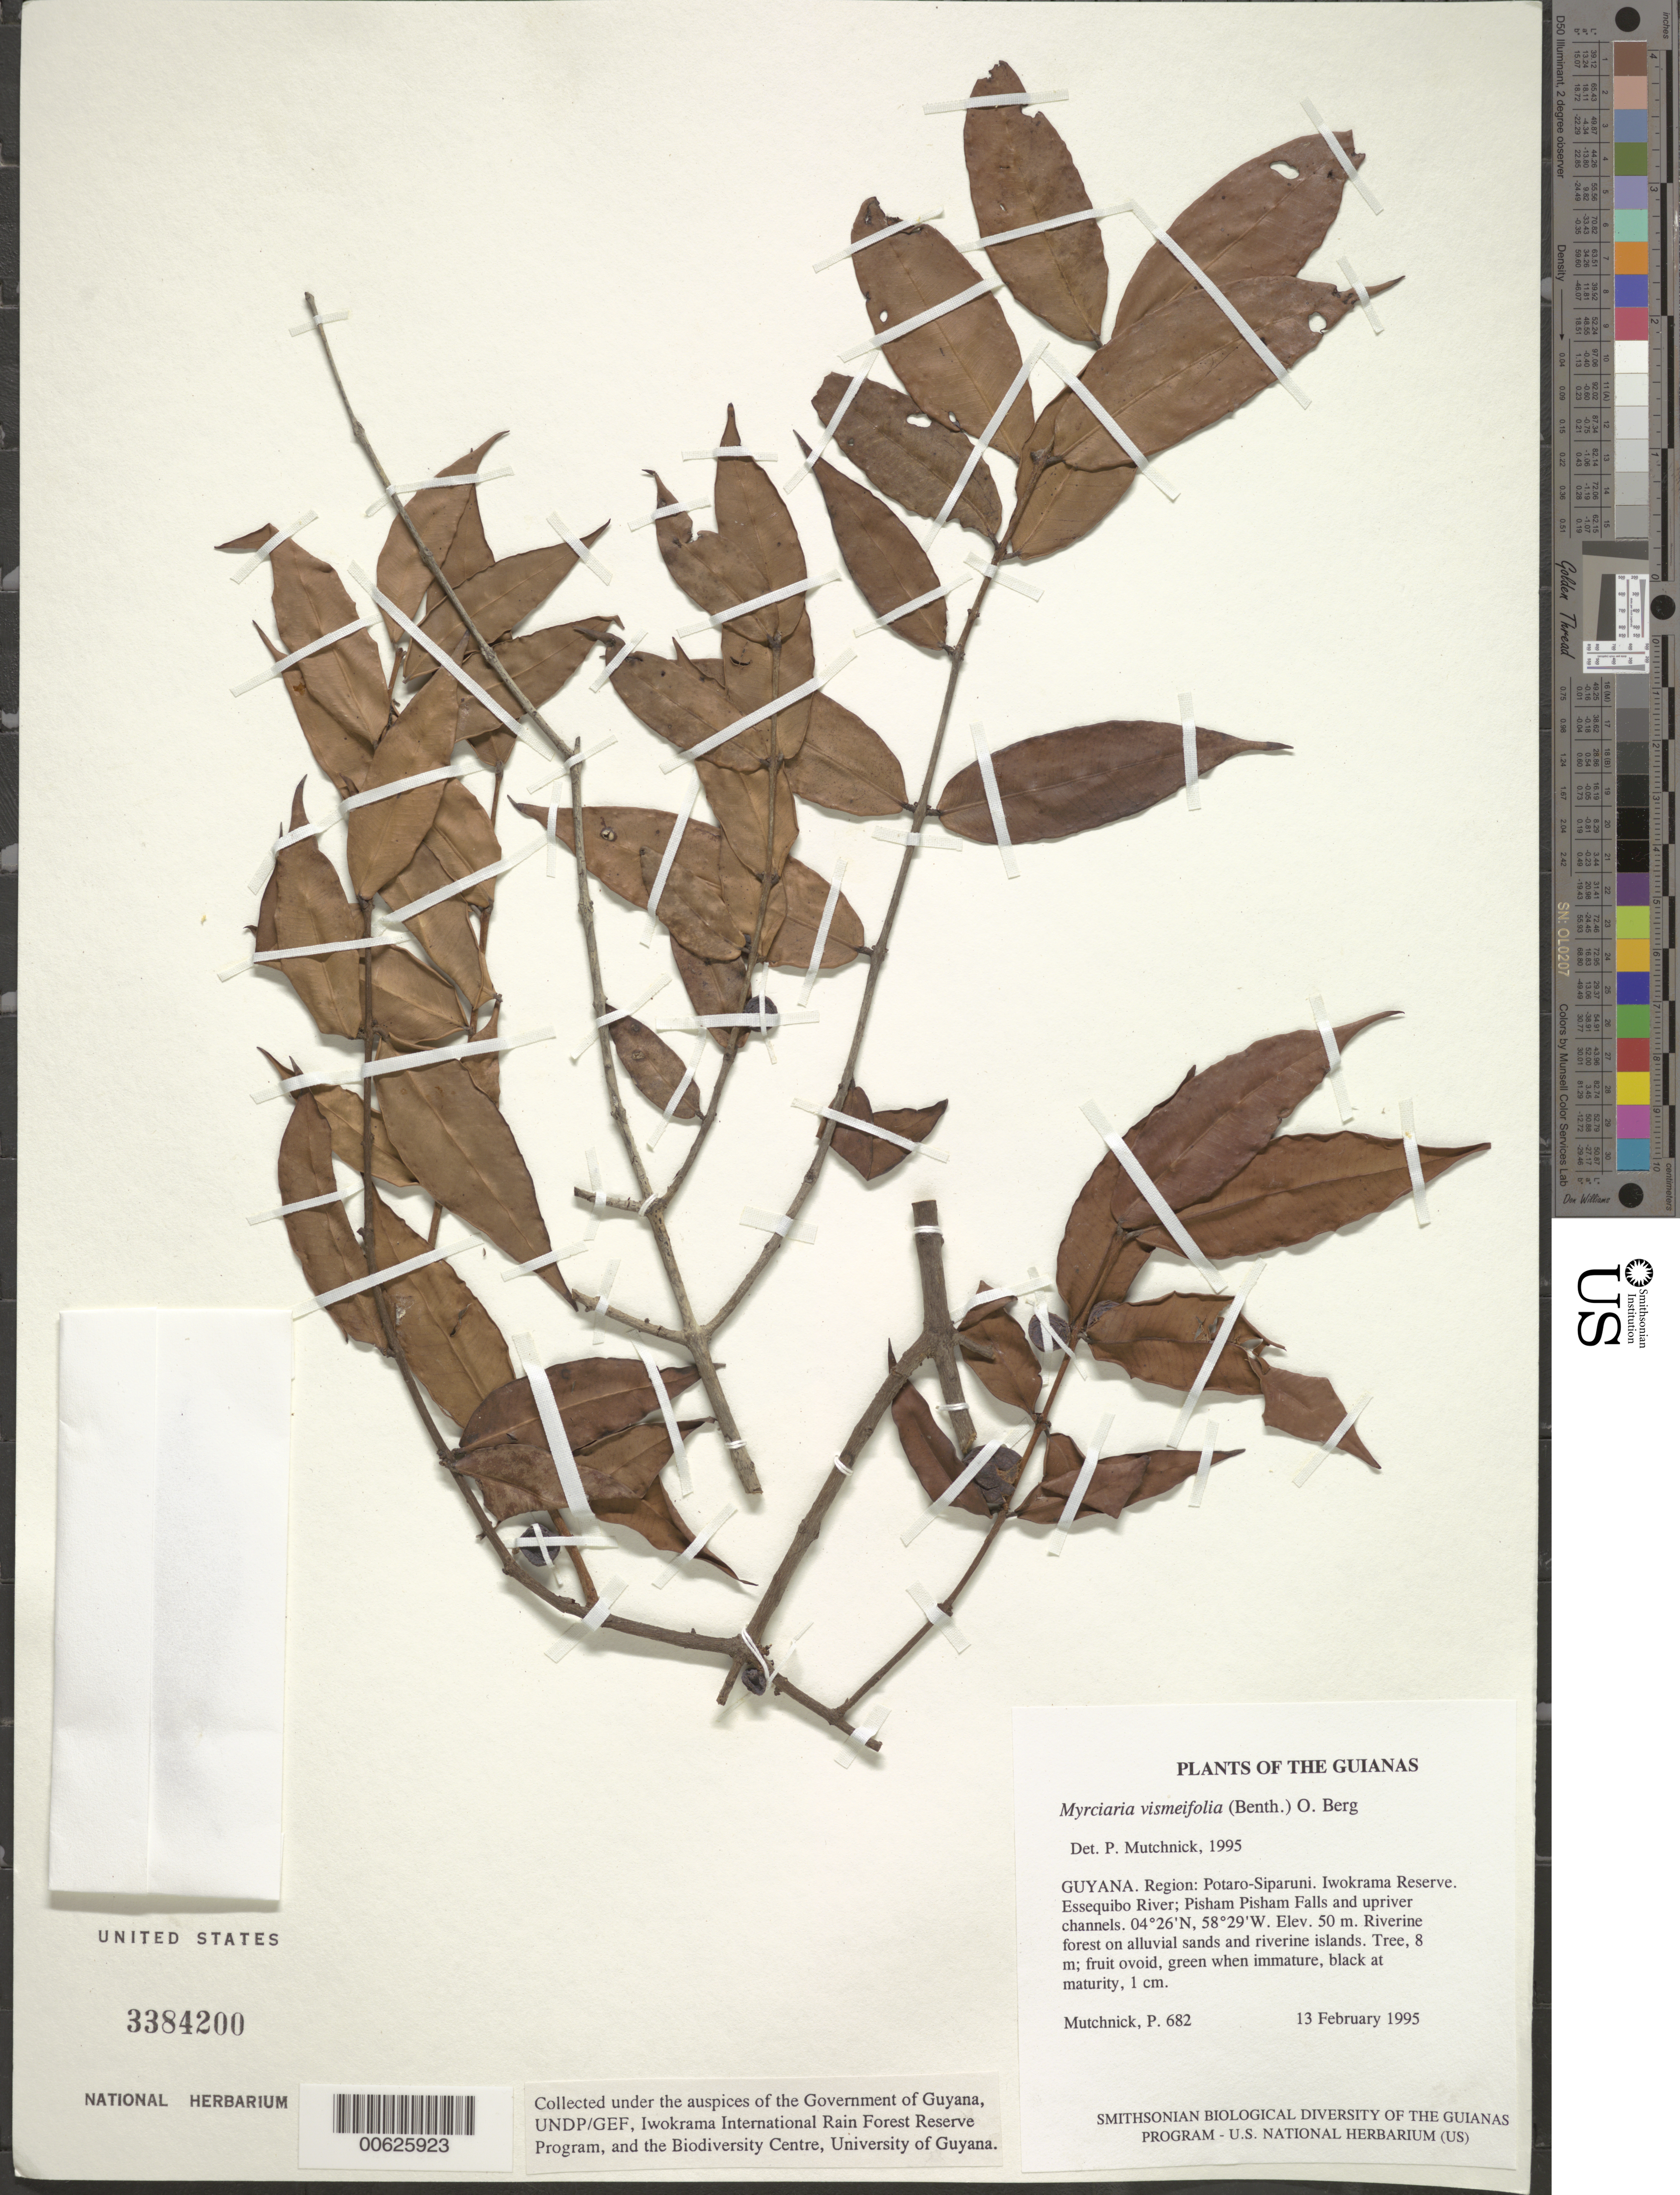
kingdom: Plantae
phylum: Tracheophyta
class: Magnoliopsida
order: Myrtales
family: Myrtaceae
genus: Myrciaria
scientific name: Myrciaria vismiifolia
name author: (Benth.) O. Berg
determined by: Mutchnick, P.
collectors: P. Mutchnick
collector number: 682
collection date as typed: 13 February 1995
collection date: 1995-02-13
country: Guyana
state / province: Potaro-Siparuni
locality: Iwokrama Reserve. Essequibo River; Pisham Pisham Falls and upriver channels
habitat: Riverine forest on alluvial sands and riverine islands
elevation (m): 50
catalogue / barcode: US 3384200